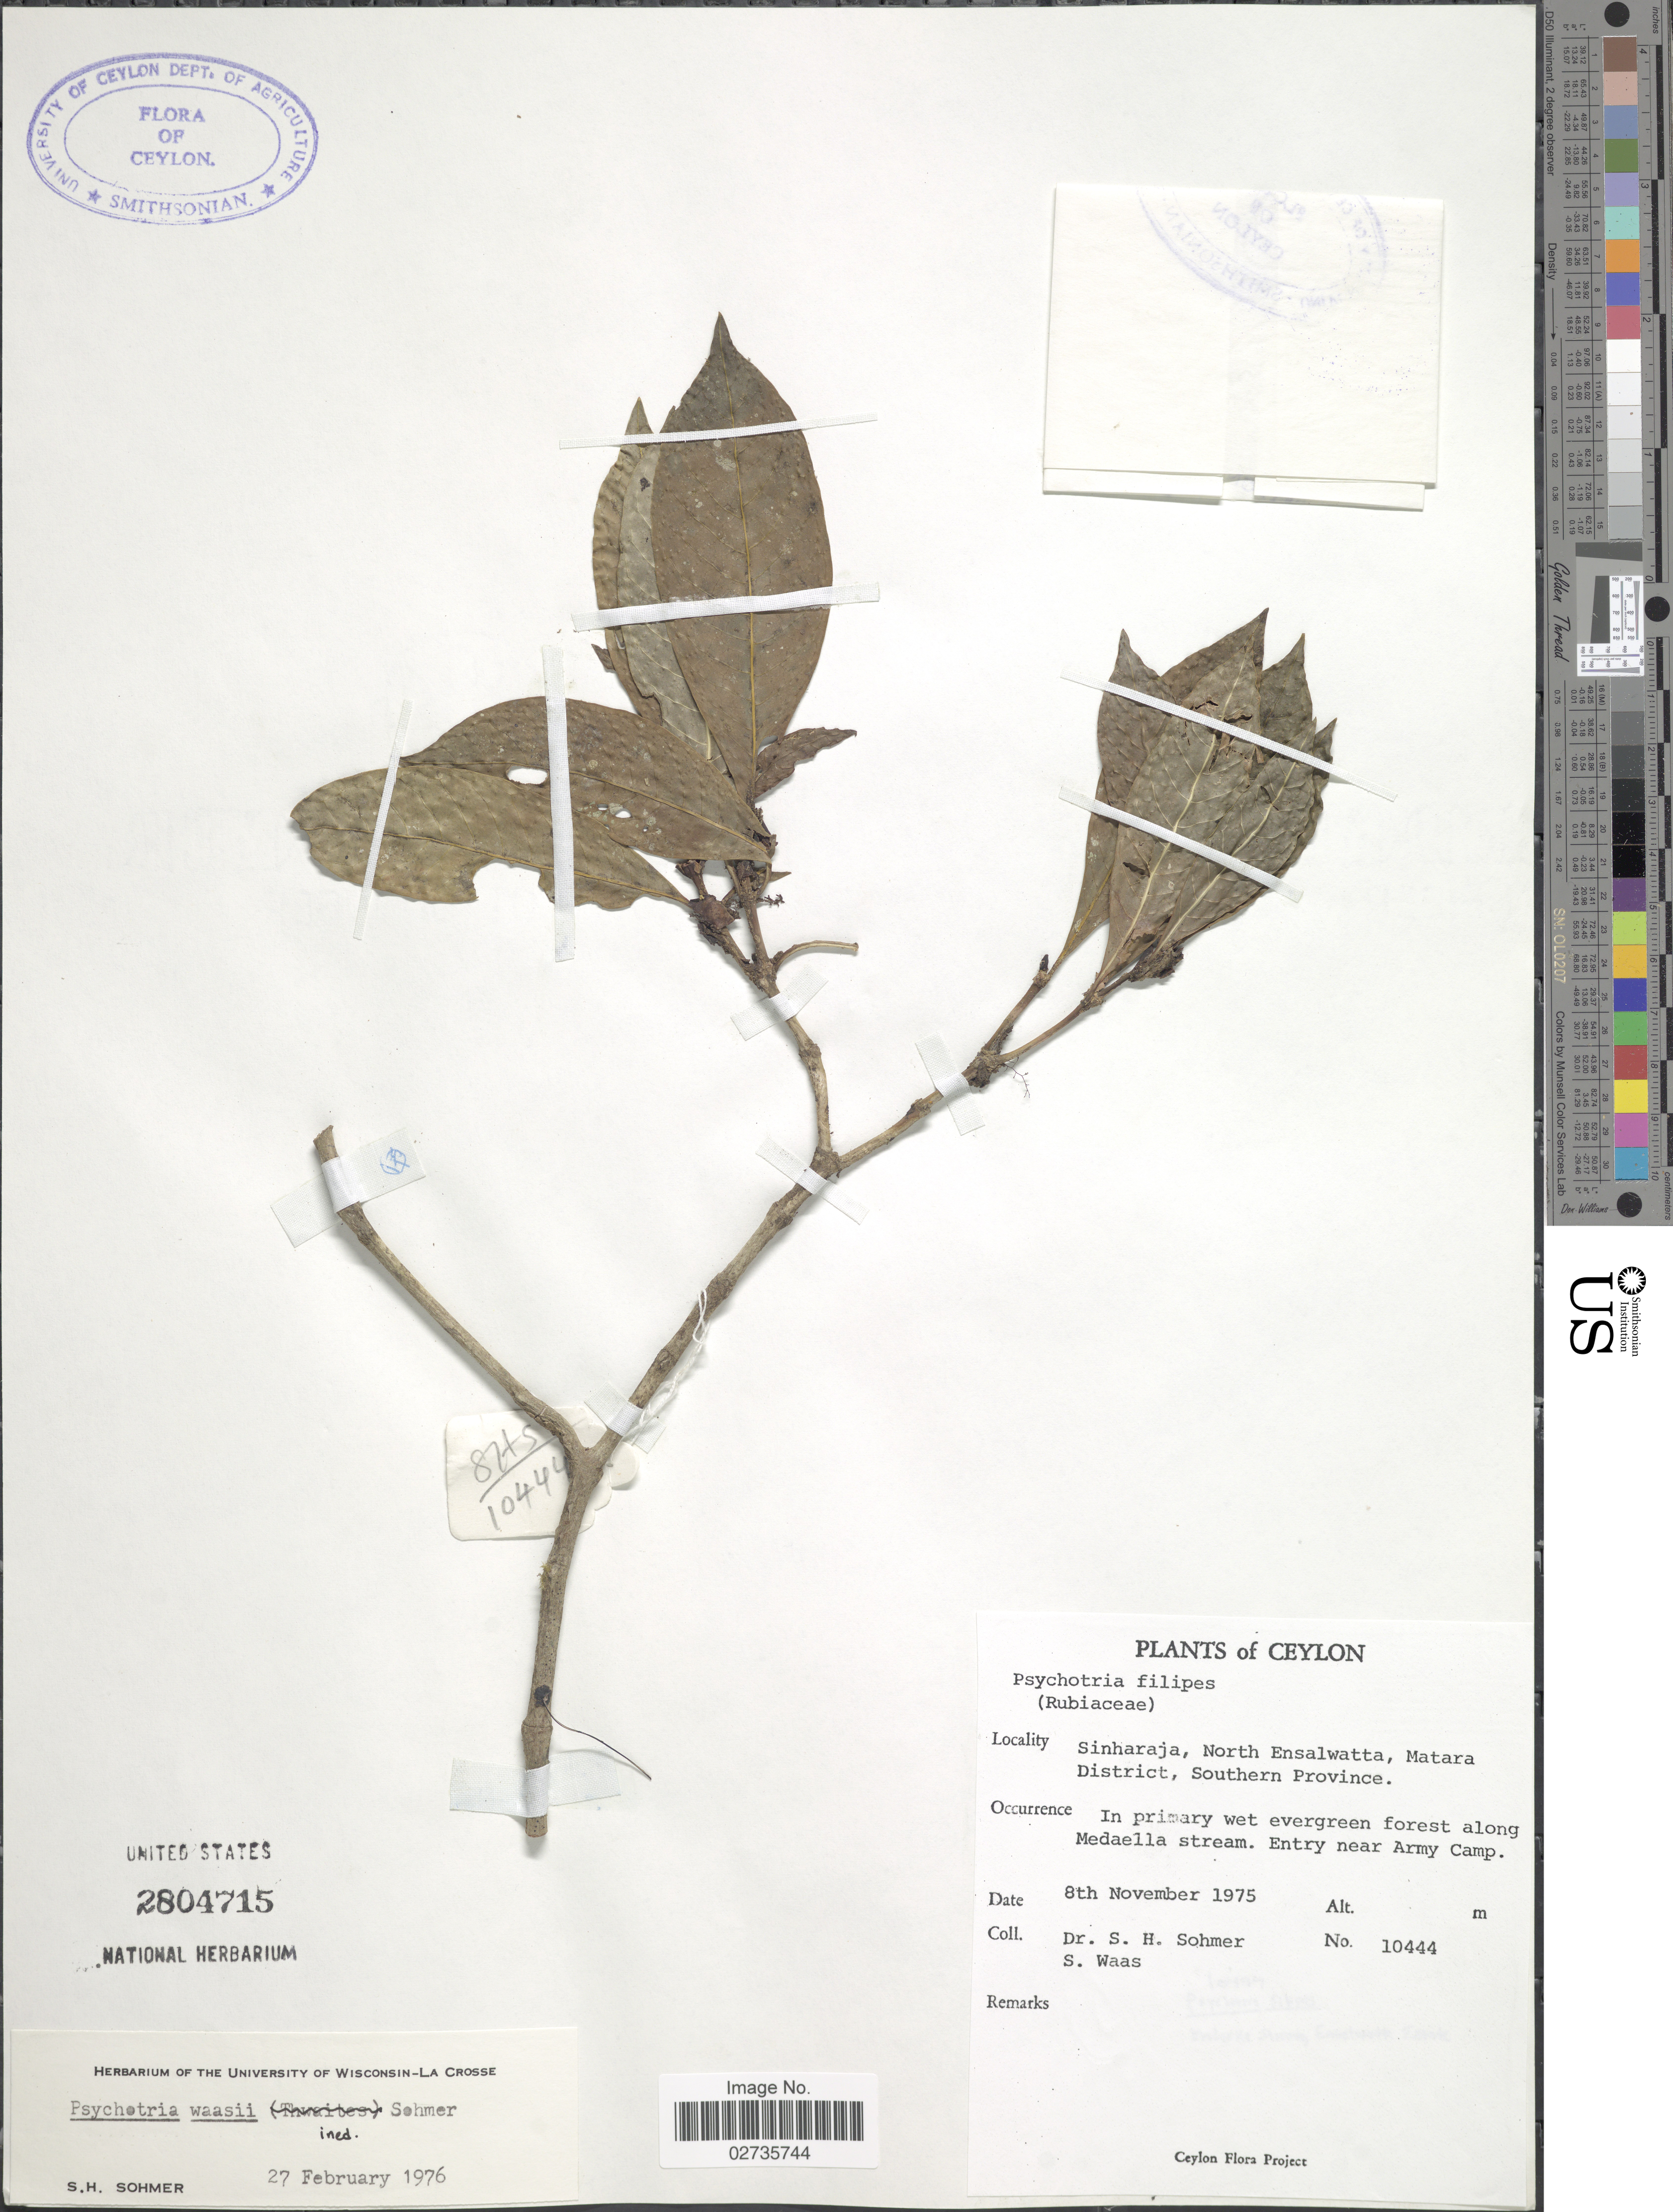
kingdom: Plantae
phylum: Tracheophyta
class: Magnoliopsida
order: Gentianales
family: Rubiaceae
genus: Psychotria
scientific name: Psychotria waasii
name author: Sohmer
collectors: S. H. Sohmer & S. Waas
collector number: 10444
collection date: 1975-11-08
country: Sri Lanka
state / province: Southern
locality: Ceylon, Sinharaja, North Ensalwatta, Matara District, In primary wet evergreen forest along Medaella stream. Entry near Army Camp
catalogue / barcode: US 2804715